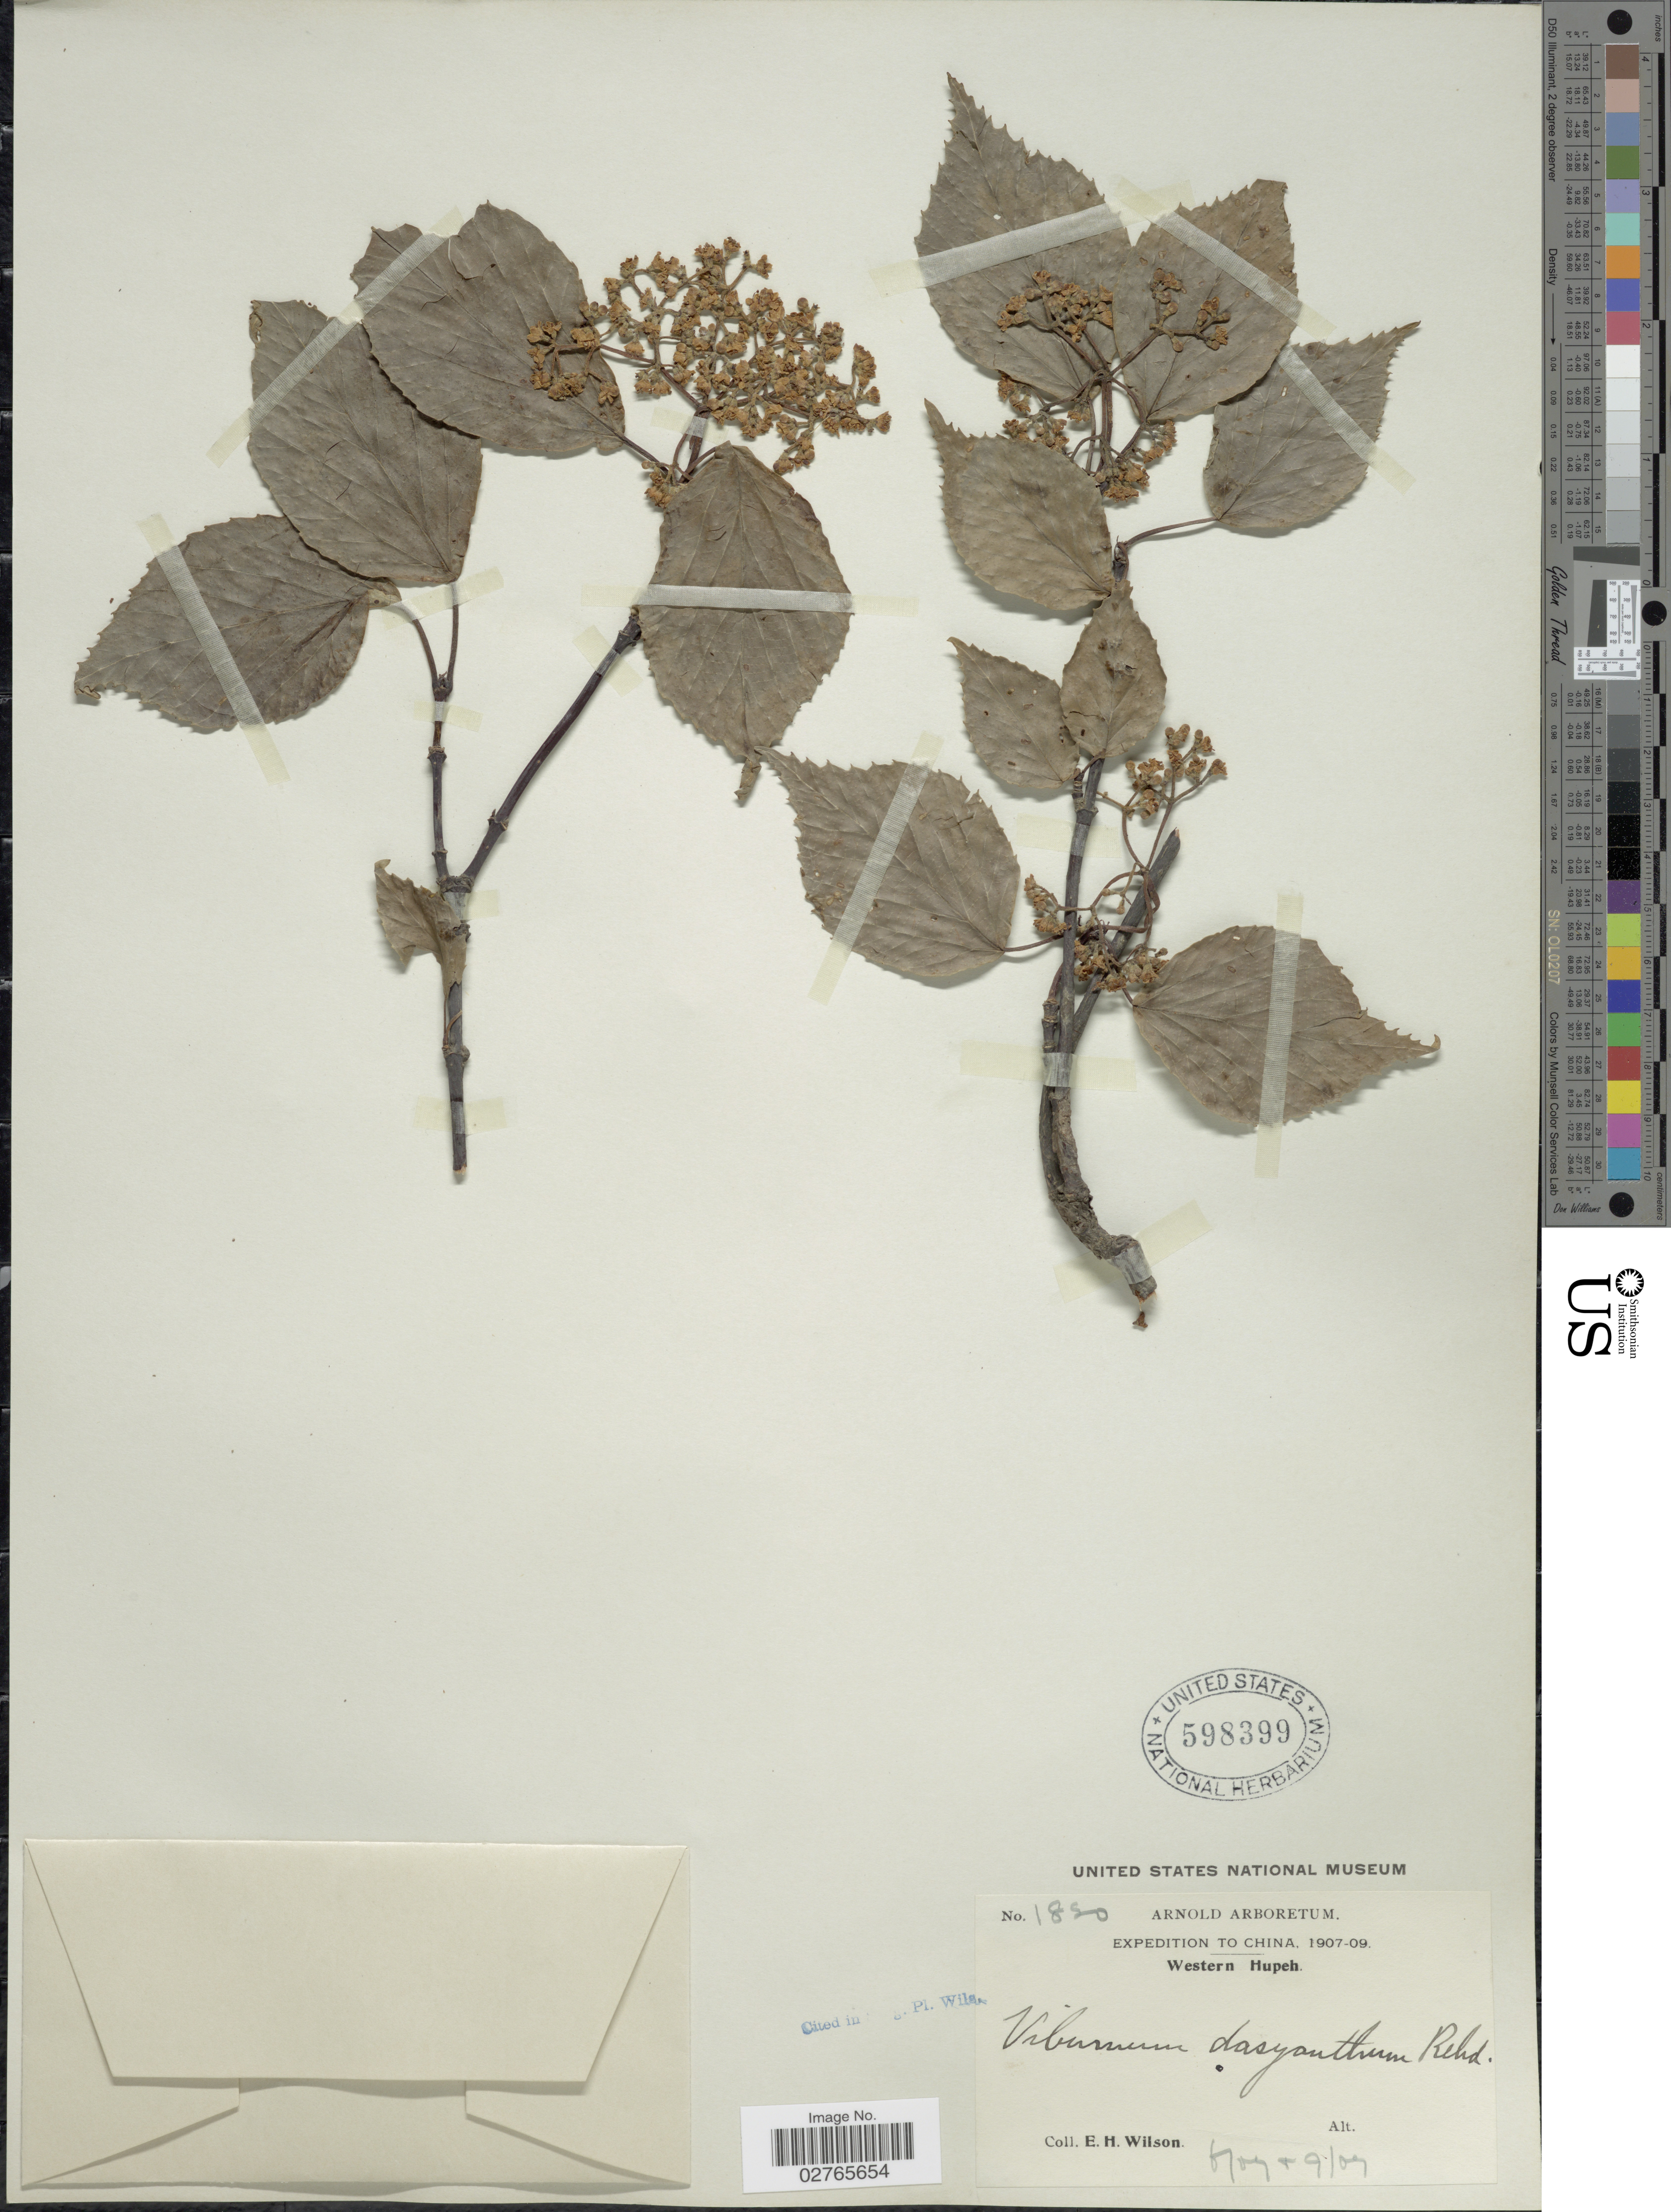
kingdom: Plantae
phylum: Tracheophyta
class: Magnoliopsida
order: Dipsacales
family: Viburnaceae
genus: Viburnum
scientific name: Viburnum dasyanthum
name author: Rehder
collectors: E. Wilson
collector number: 1820*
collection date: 1907-06/1907-09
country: China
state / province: Hubei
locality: Western Hupeh.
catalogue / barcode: US 598399